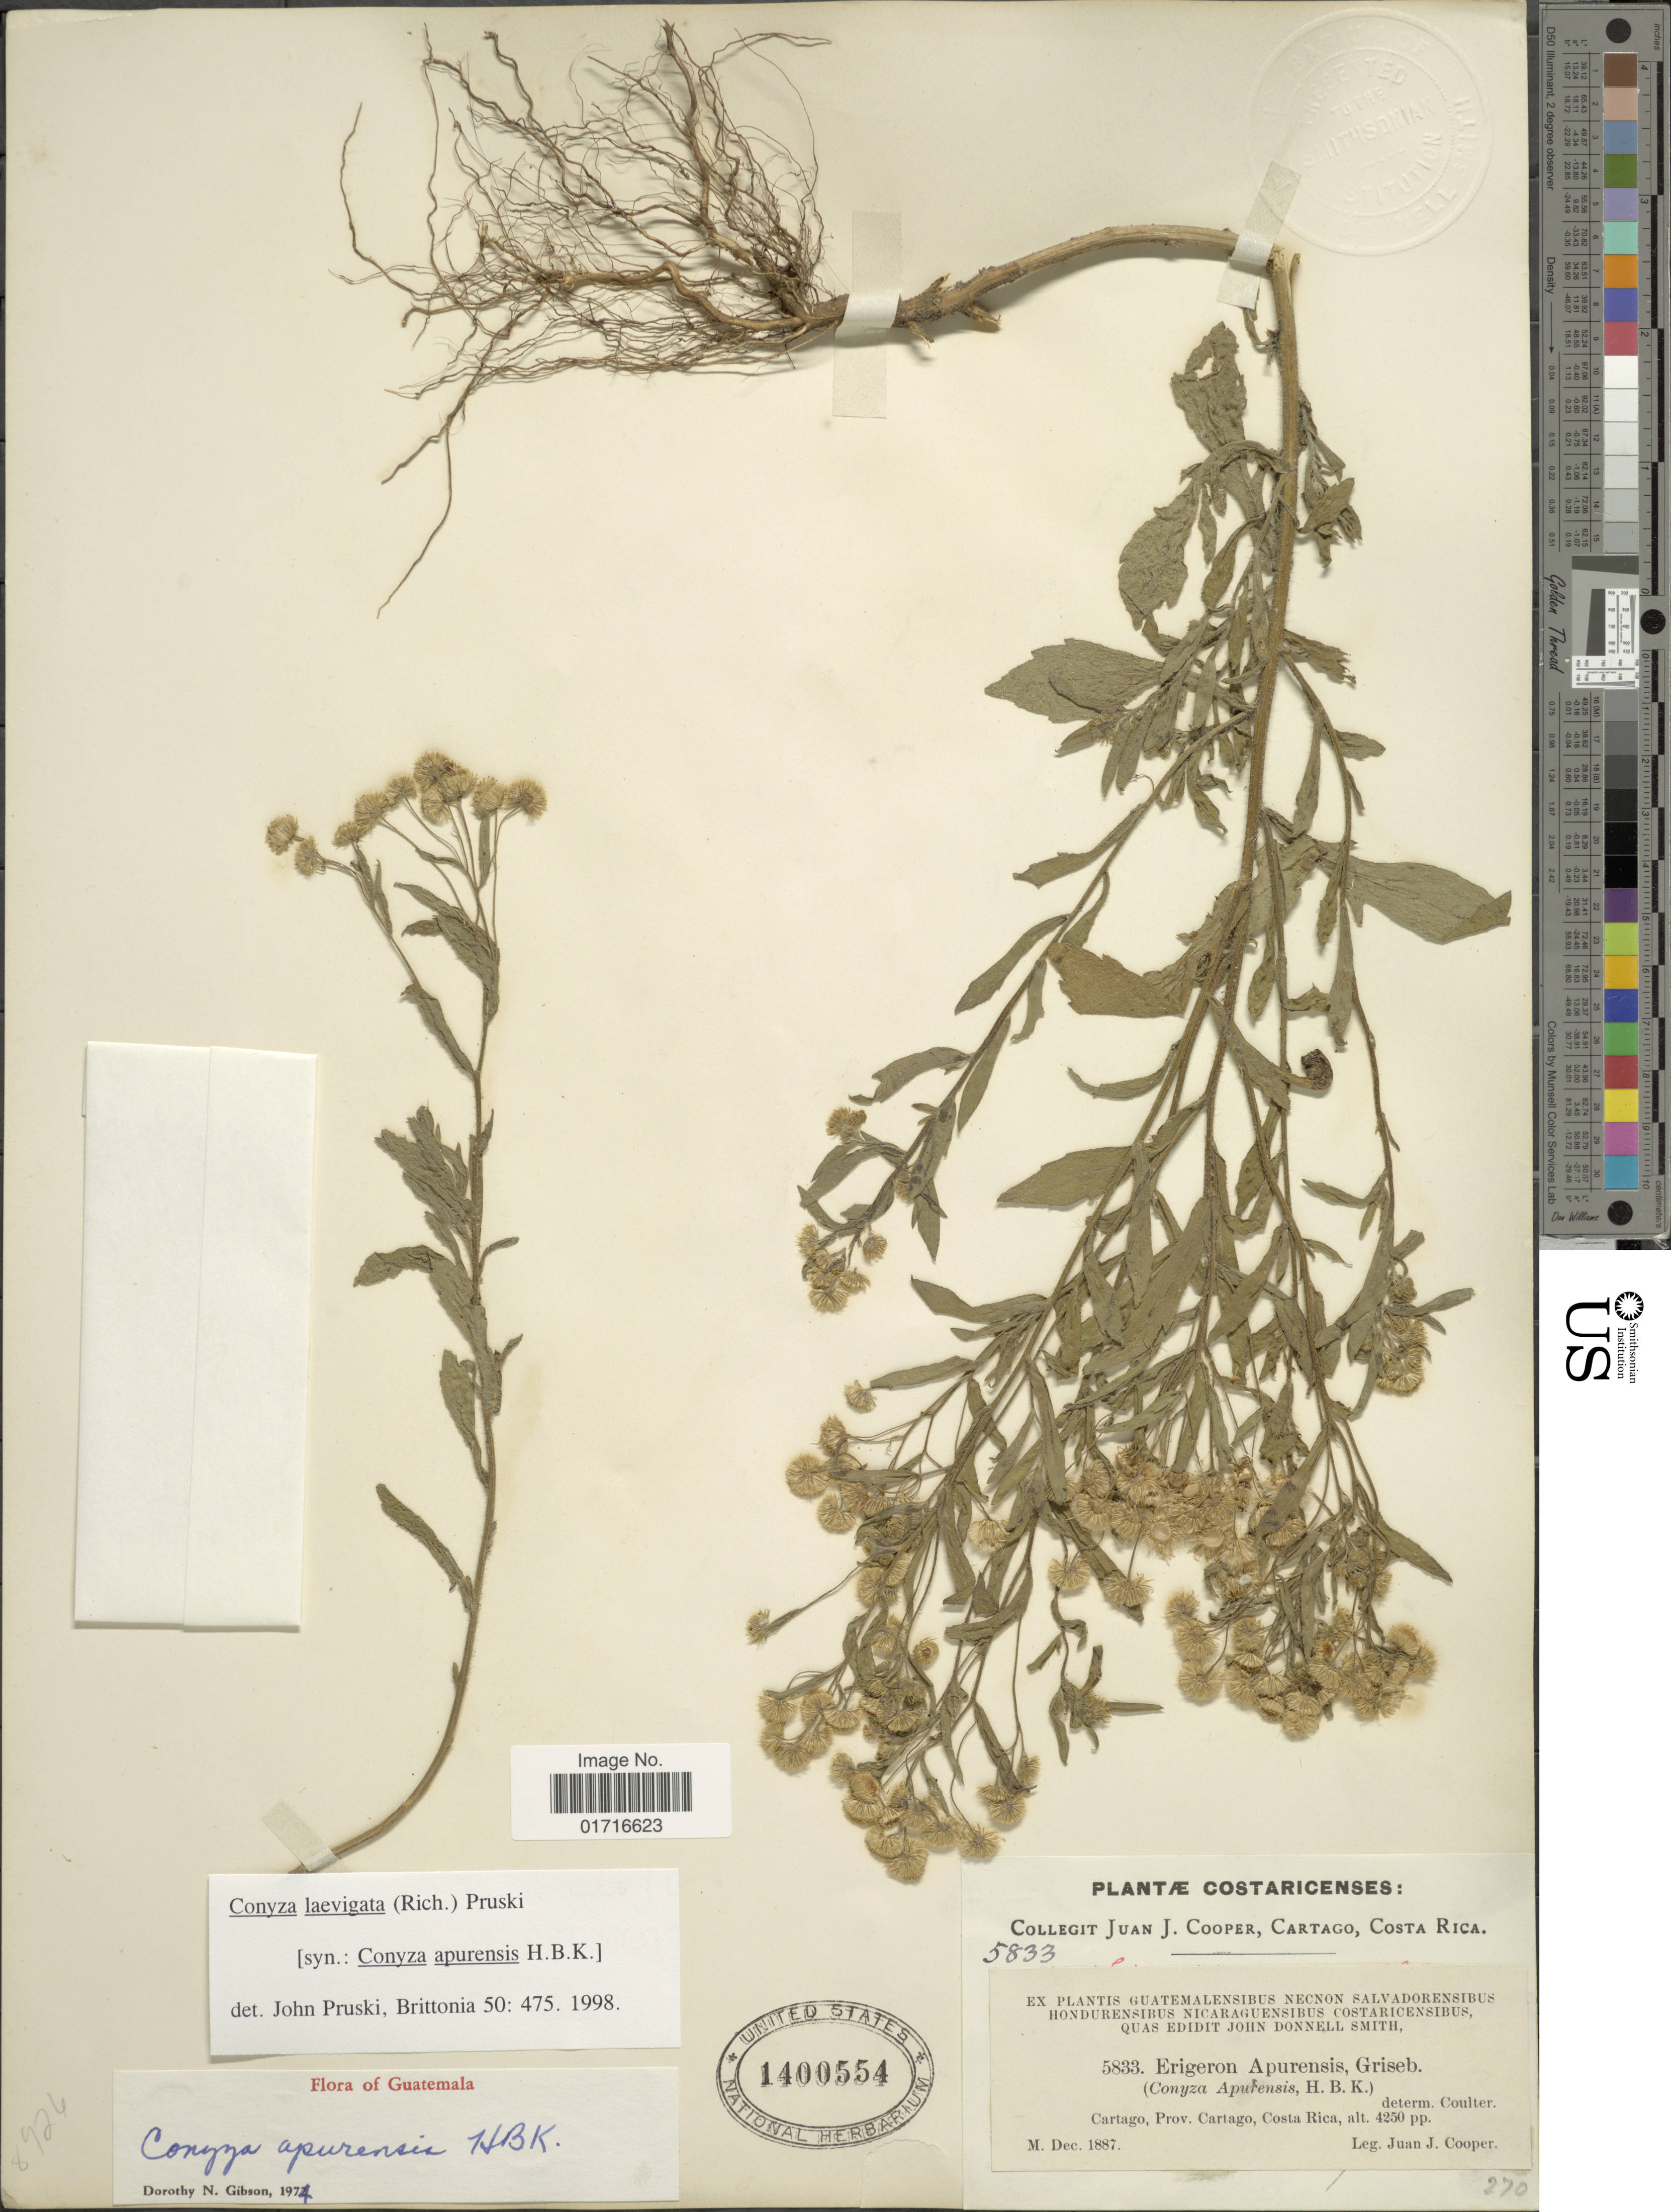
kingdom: Plantae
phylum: Tracheophyta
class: Magnoliopsida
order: Asterales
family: Asteraceae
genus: Conyza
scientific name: Conyza laevigata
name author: (Rich.) Pruski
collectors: J. J. Cooper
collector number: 5833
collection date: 1887-12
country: Costa Rica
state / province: Cartago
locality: Cartago, Prov. Cartago, Costa Rica.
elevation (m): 1295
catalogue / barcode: US 1400554